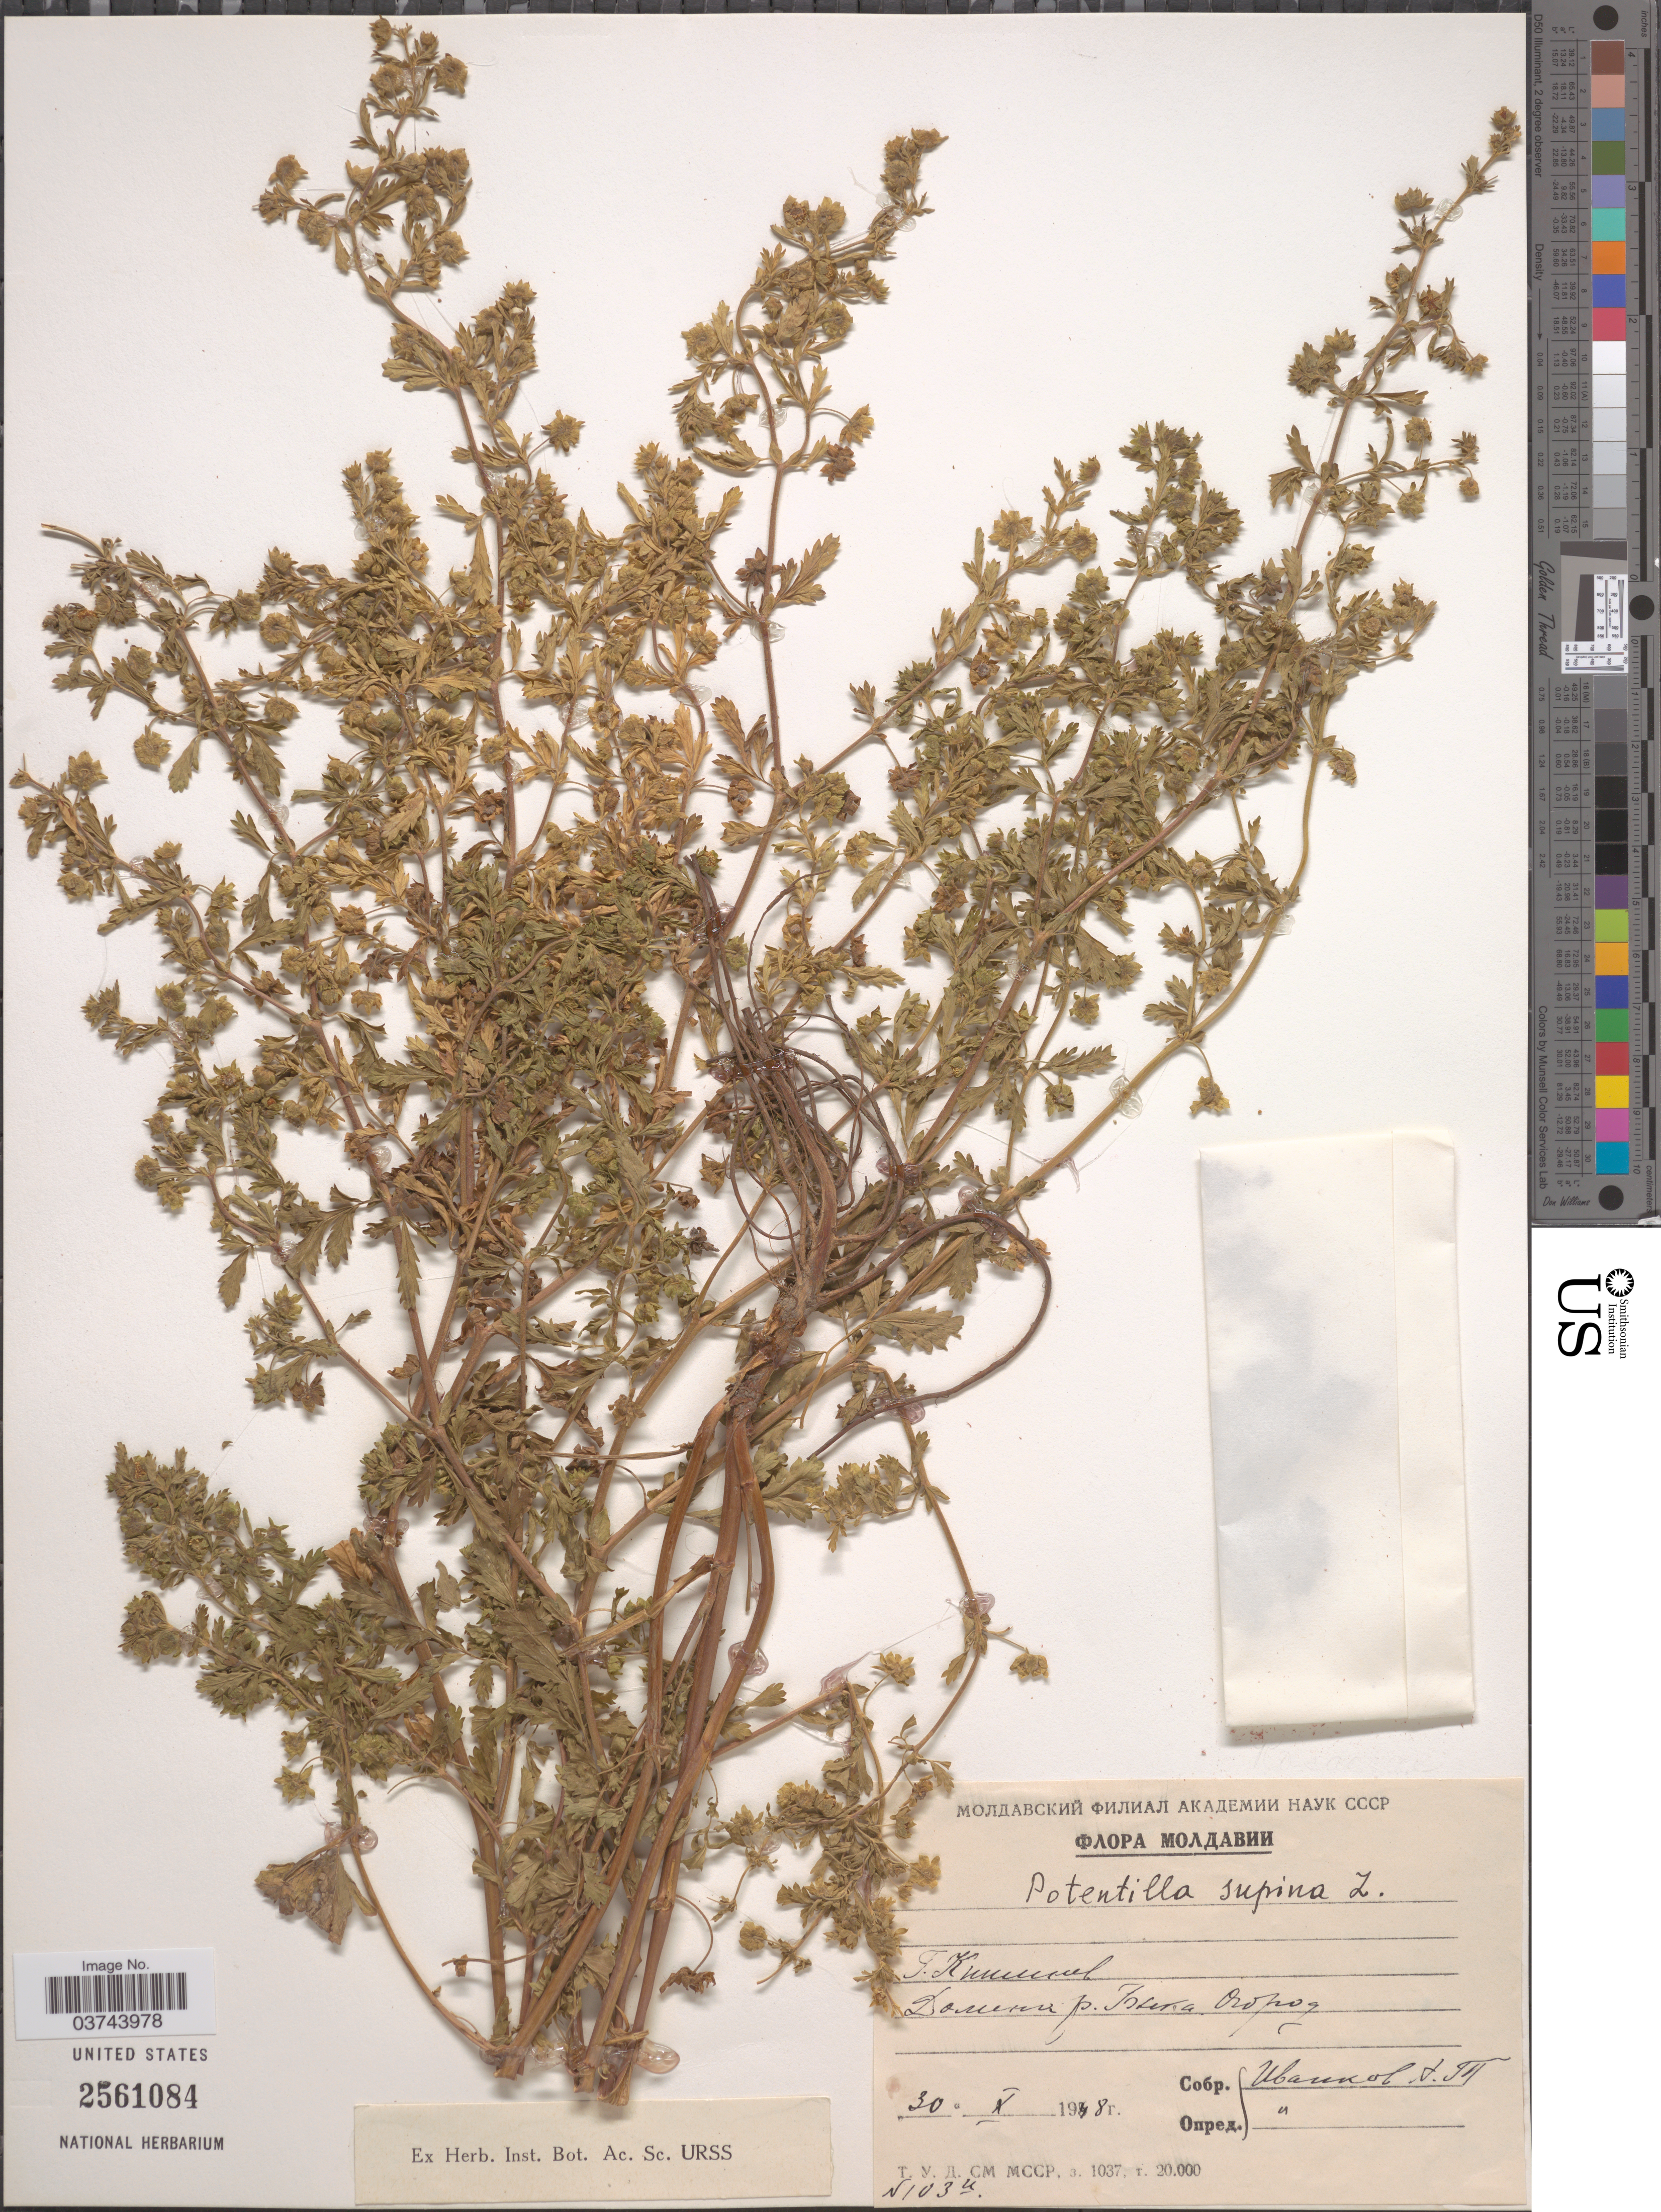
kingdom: Plantae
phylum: Tracheophyta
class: Magnoliopsida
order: Rosales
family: Rosaceae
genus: Potentilla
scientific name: Potentilla supina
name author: L.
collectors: X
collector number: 103-u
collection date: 1948-10-30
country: Moldova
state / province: Chisinau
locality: Valley of river Byk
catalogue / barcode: US 2561084